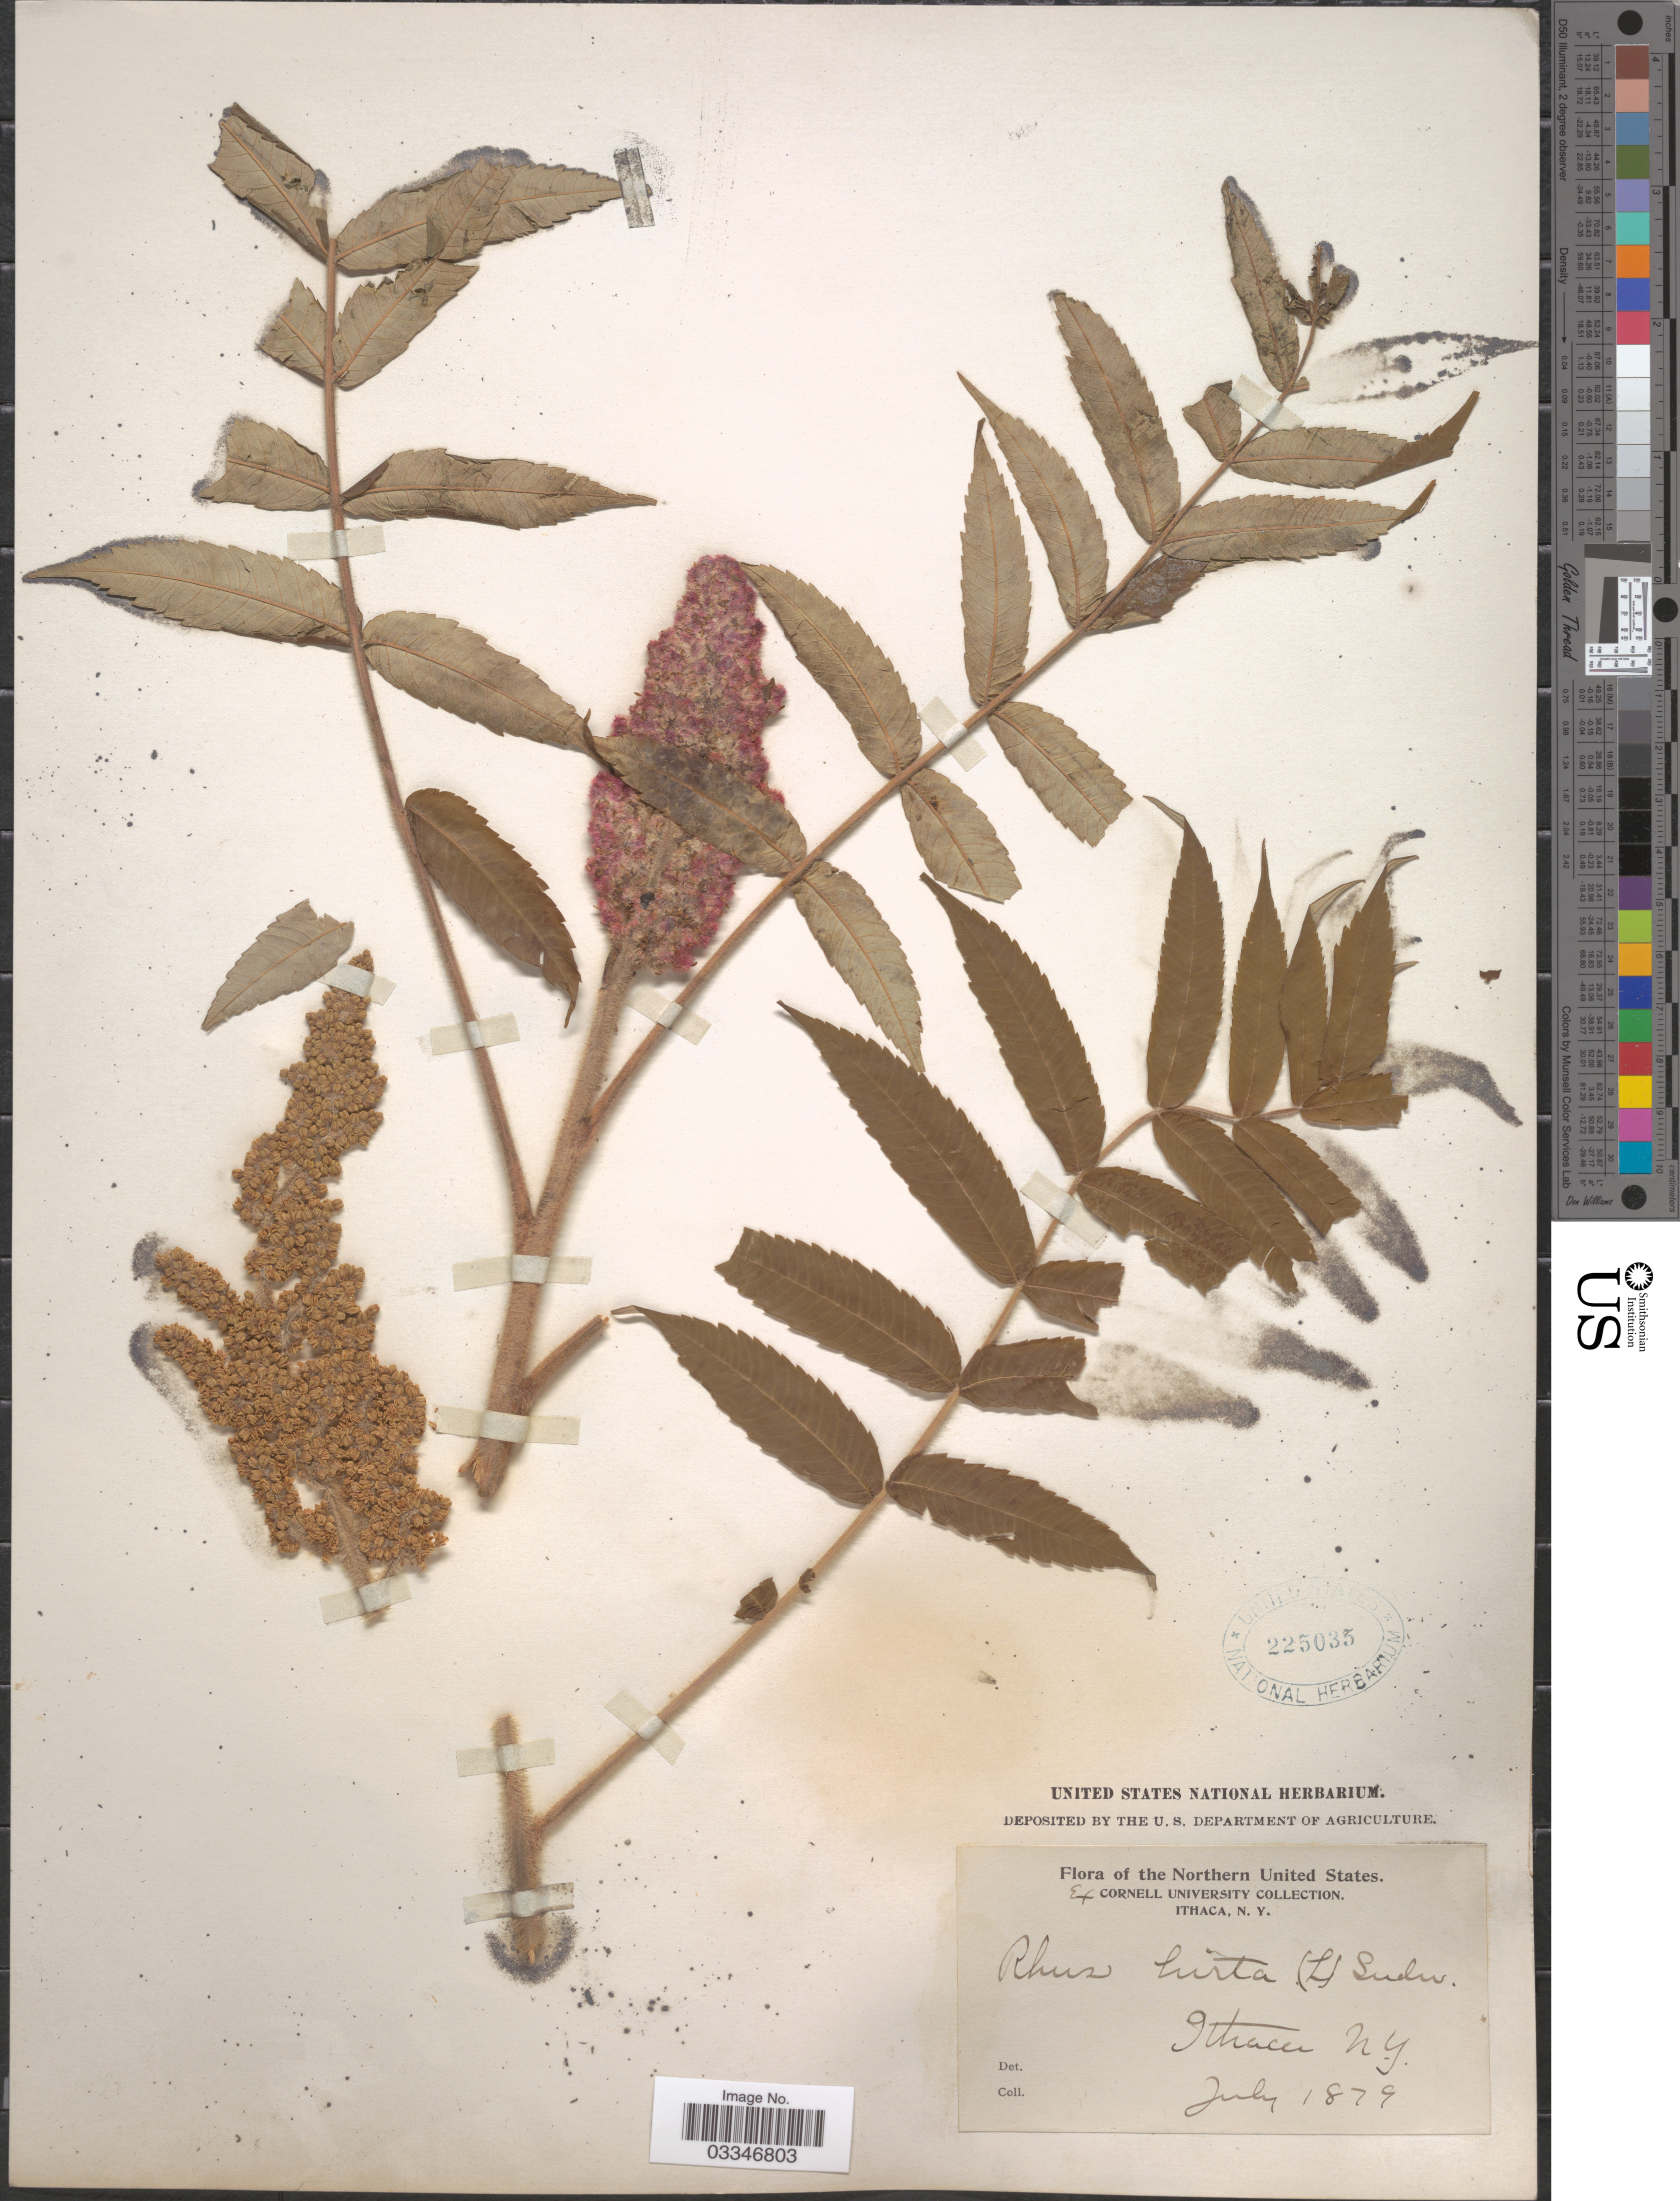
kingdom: Plantae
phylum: Tracheophyta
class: Magnoliopsida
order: Sapindales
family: Anacardiaceae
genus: Rhus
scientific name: Rhus typhina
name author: L.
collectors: Cornell University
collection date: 1879-07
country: United States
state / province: New York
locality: Ithaca.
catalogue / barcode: US 225035